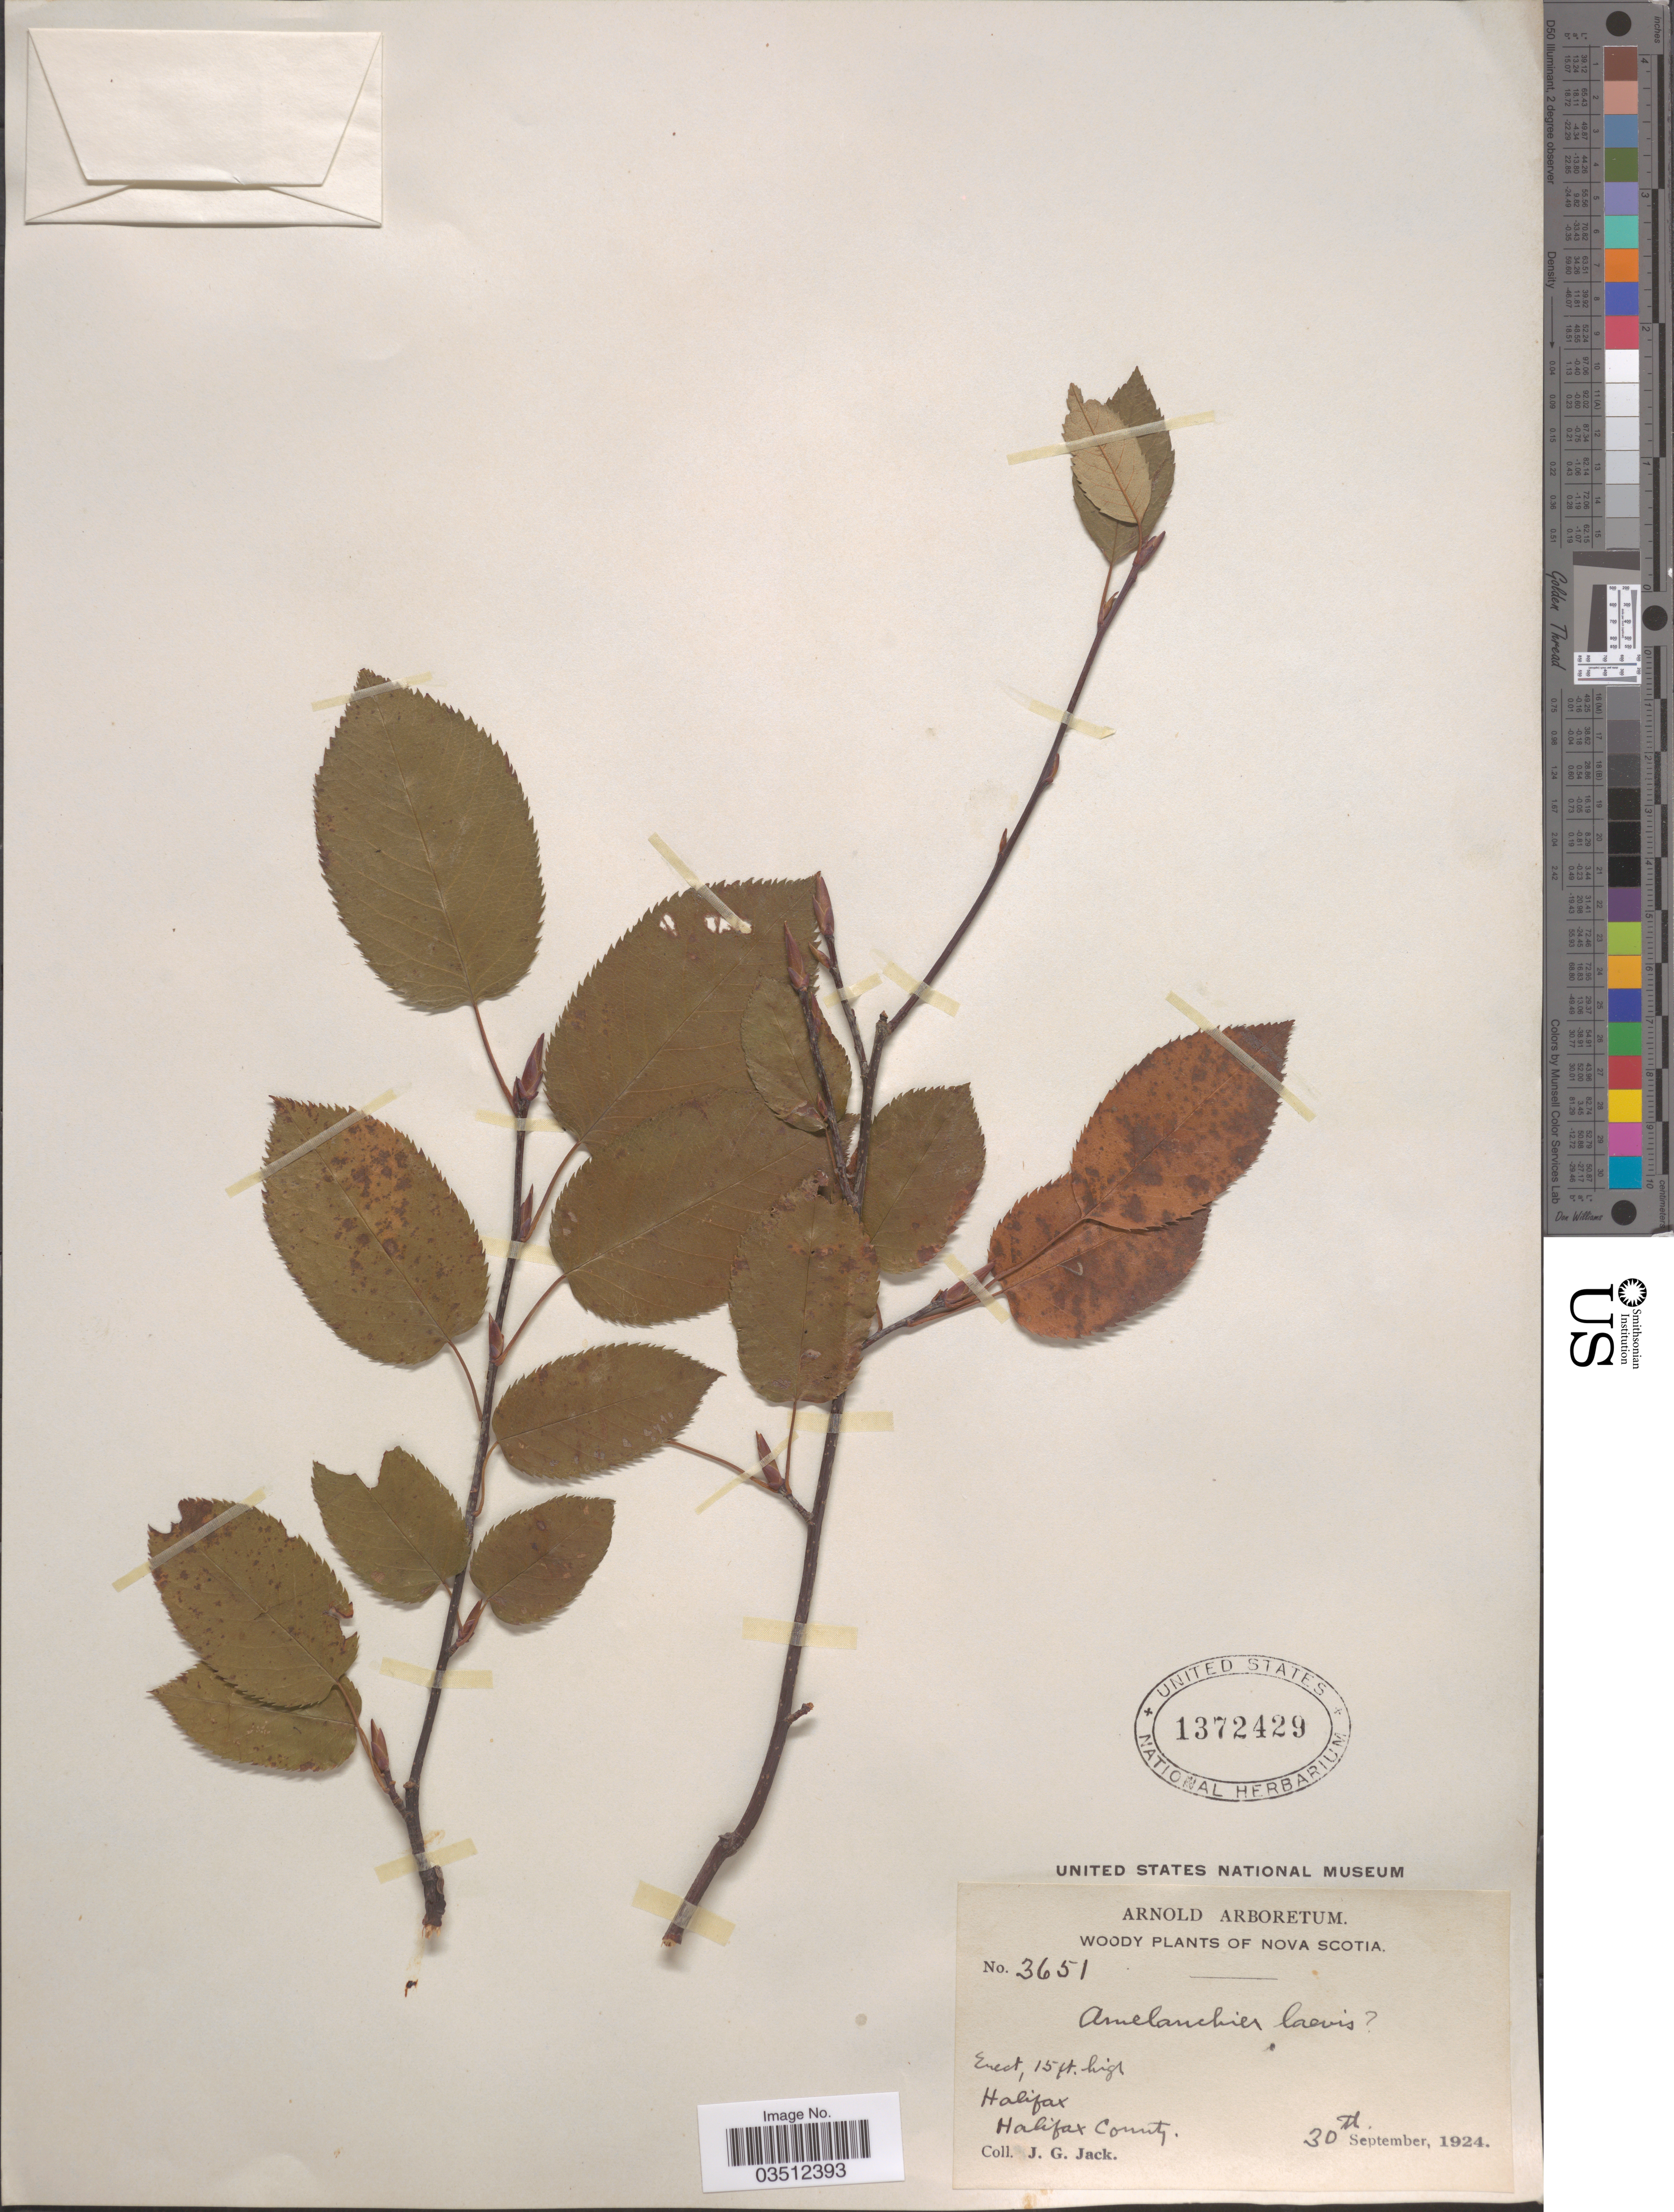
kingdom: Plantae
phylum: Tracheophyta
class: Magnoliopsida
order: Rosales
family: Rosaceae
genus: Amelanchier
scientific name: Amelanchier laevis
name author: Wiegand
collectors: J. G. Jack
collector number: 3651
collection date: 1924-09-30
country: Canada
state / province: Nova Scotia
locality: Halifax. Halifax County.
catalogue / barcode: US 1372429